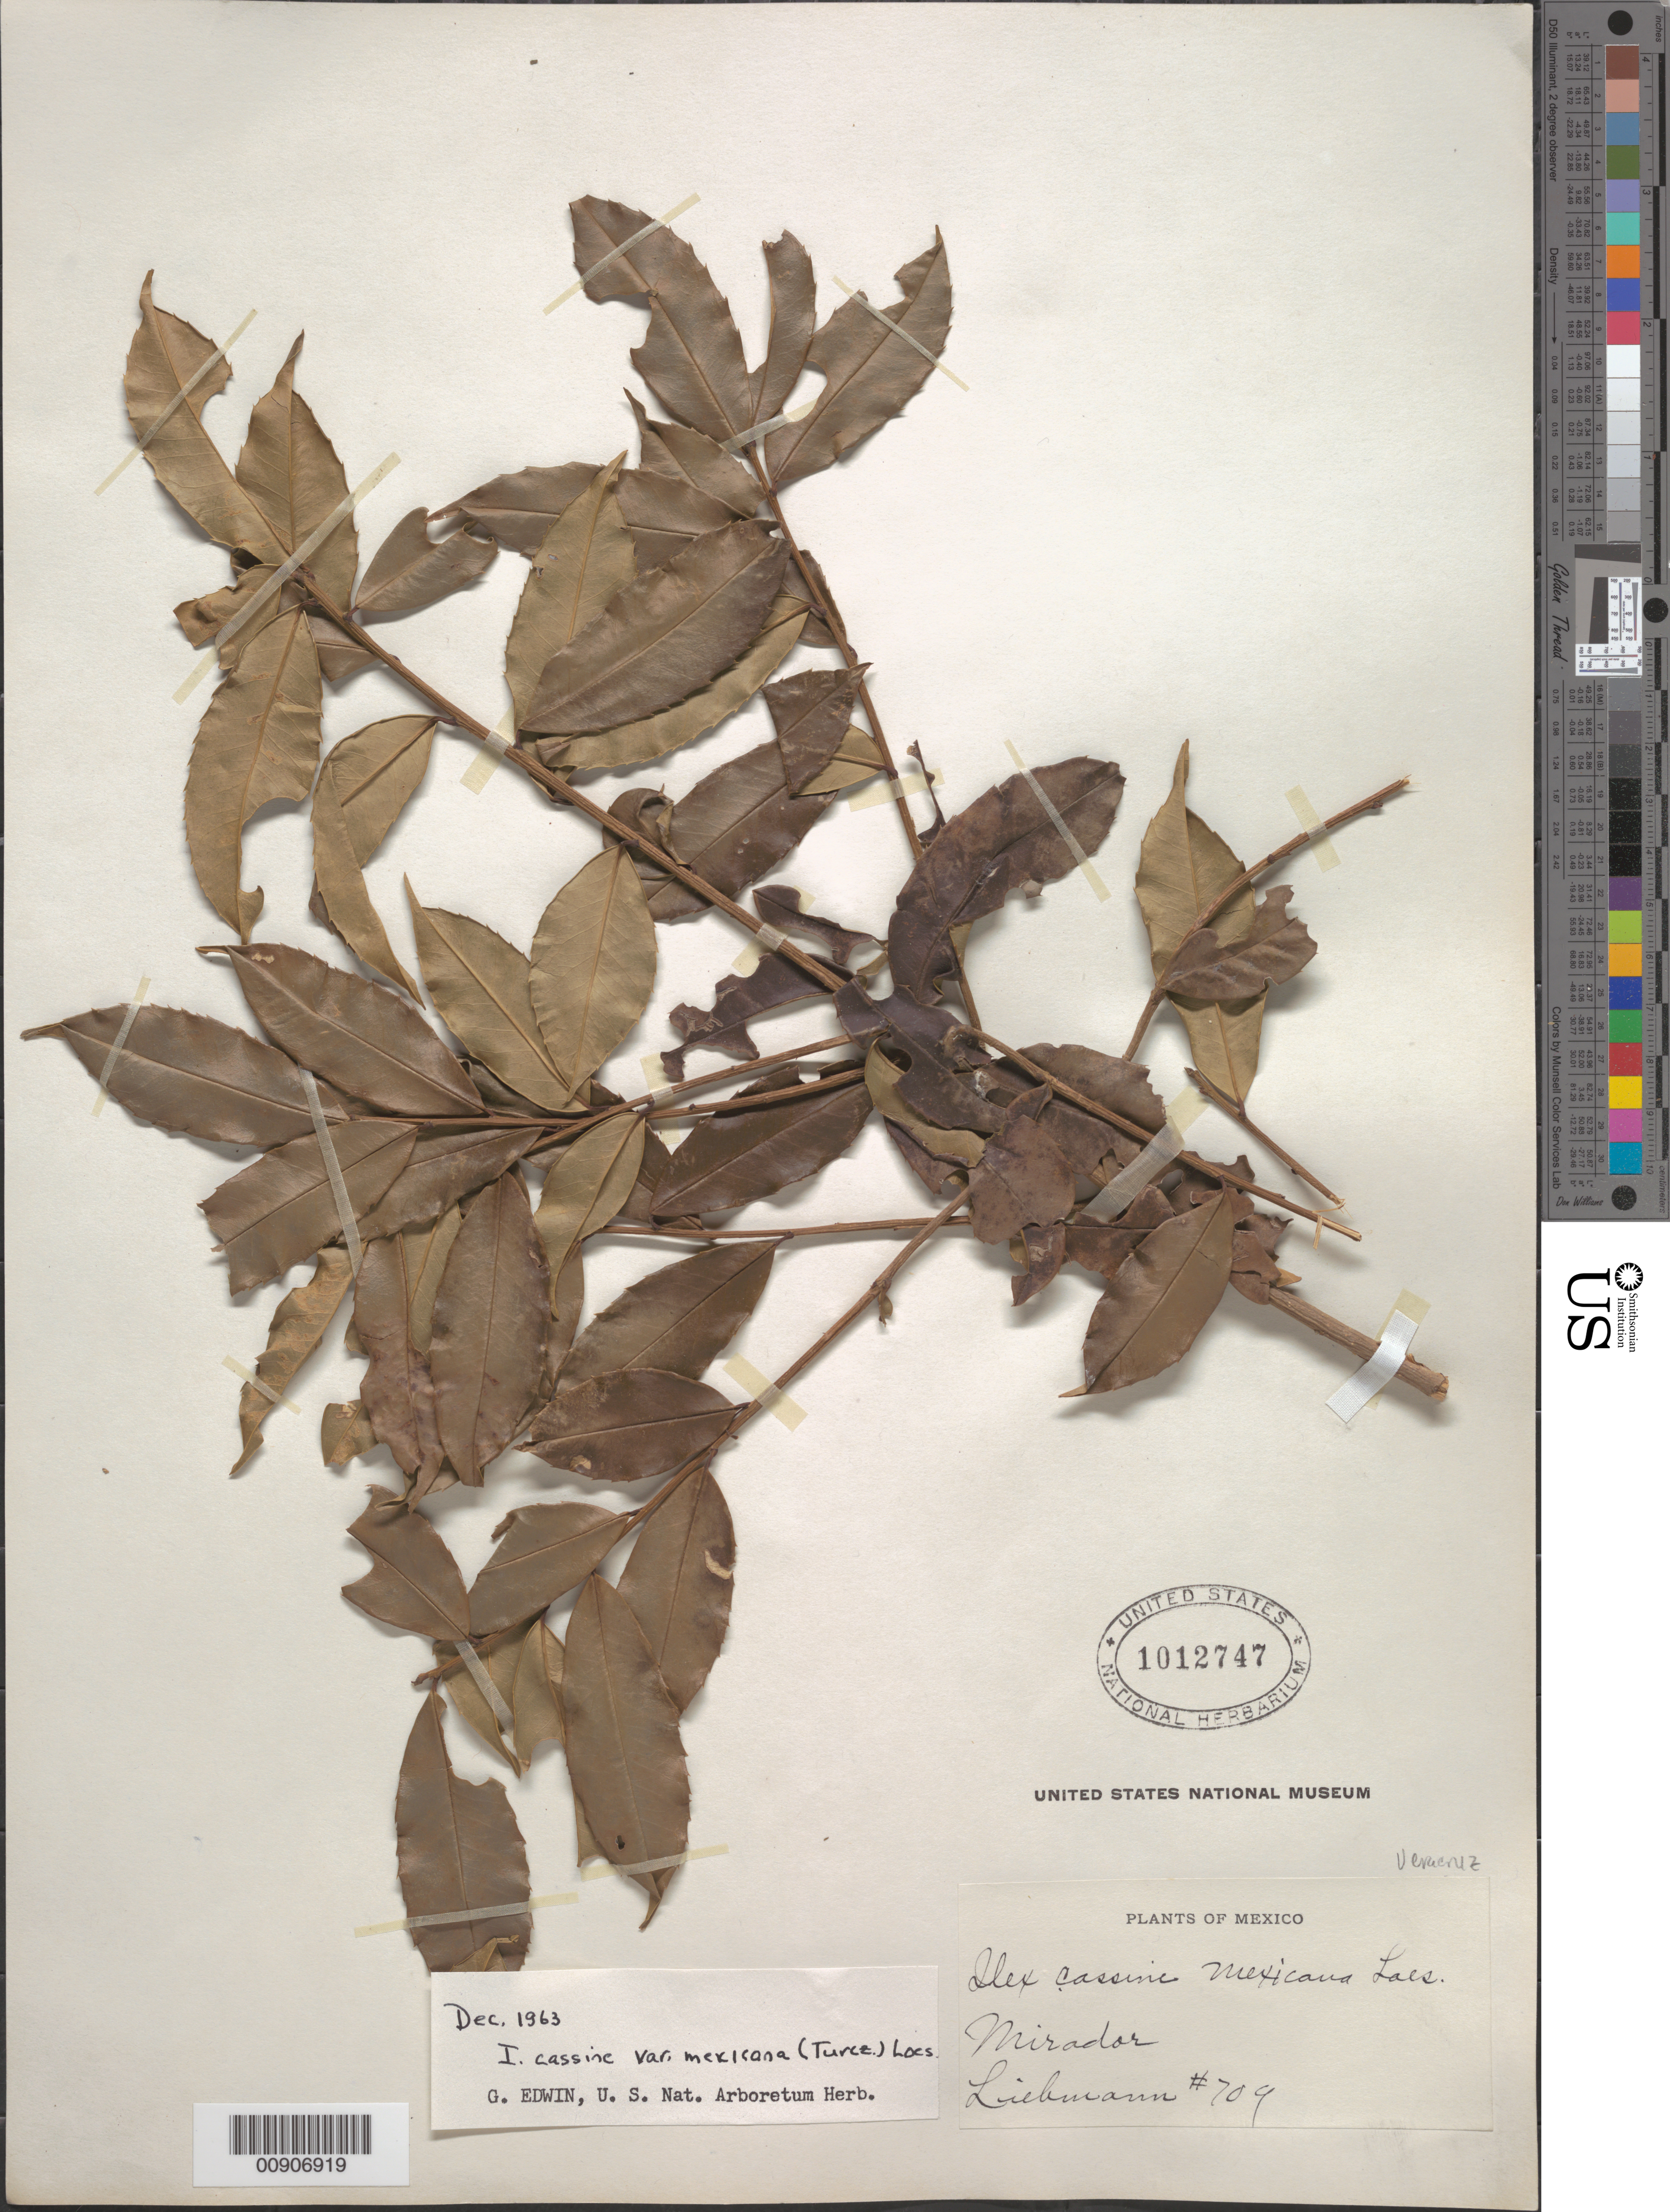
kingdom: Plantae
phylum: Tracheophyta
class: Magnoliopsida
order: Aquifoliales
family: Aquifoliaceae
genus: Ilex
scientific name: Ilex cassine var. mexicana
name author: (Walter) Sarg.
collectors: F. M. Liebmann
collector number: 709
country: Mexico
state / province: Veracruz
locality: Mirador.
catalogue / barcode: US 1012747